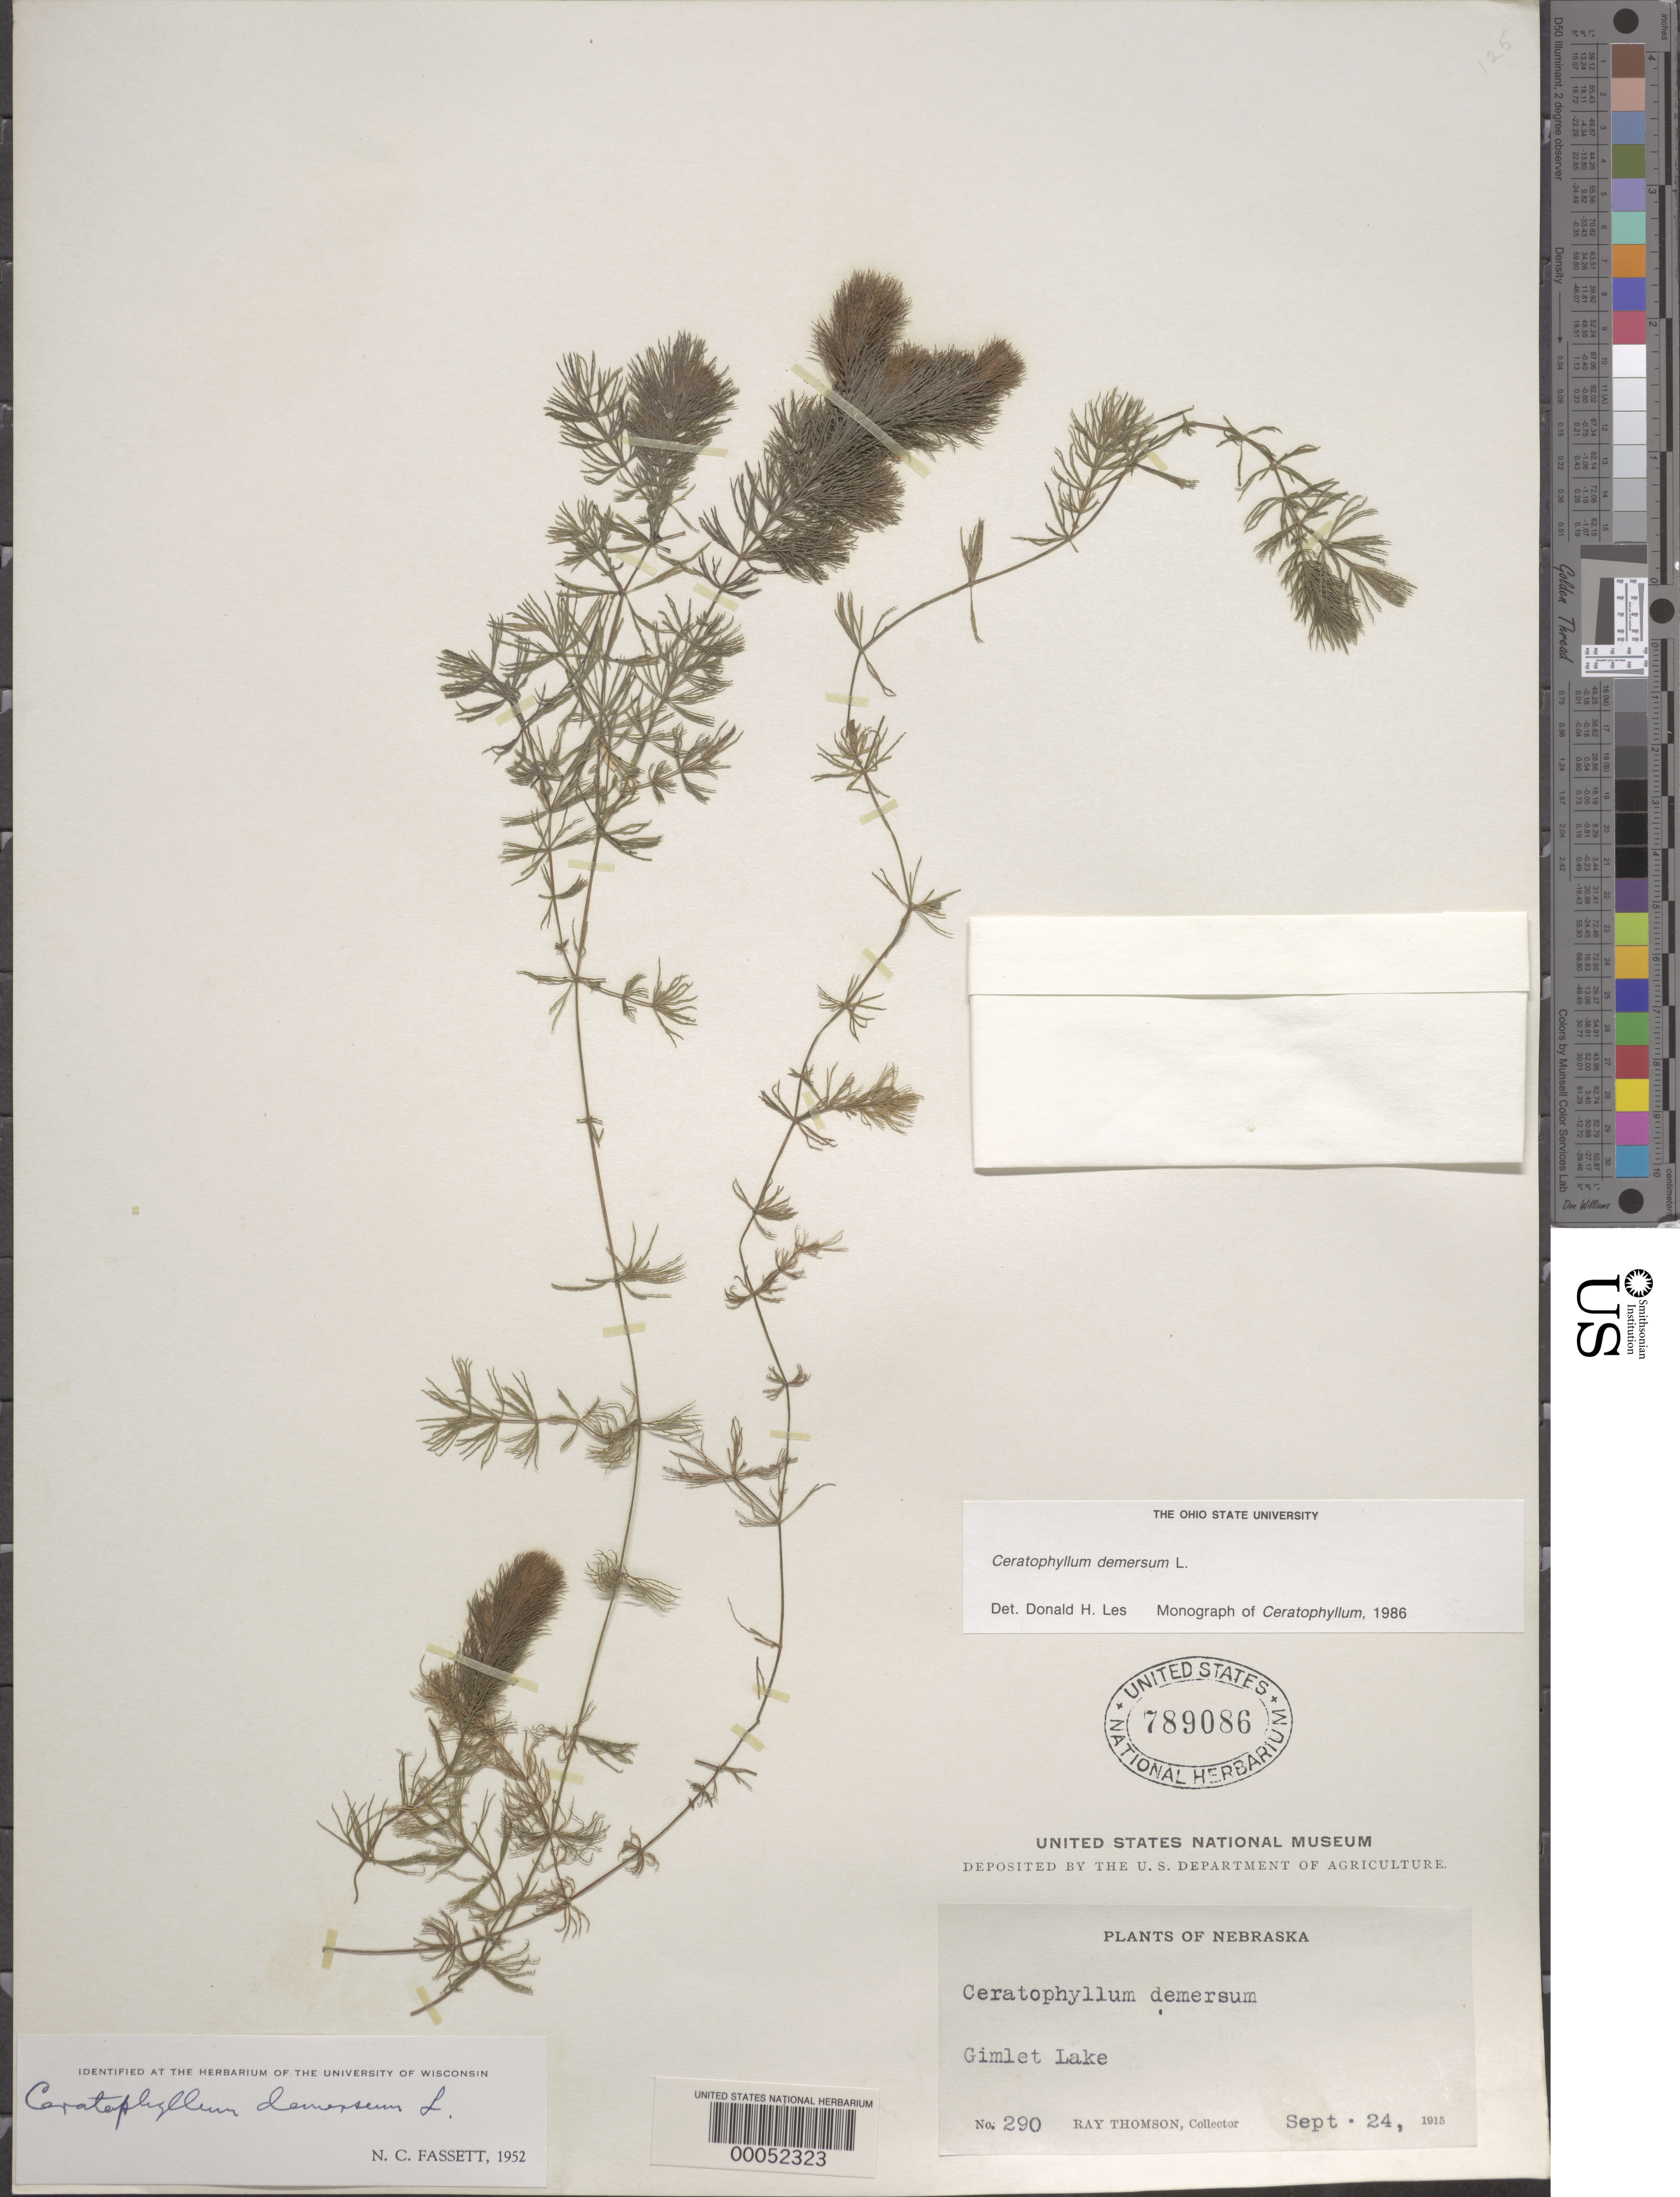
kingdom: Plantae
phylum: Tracheophyta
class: Magnoliopsida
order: Ceratophyllales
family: Ceratophyllaceae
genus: Ceratophyllum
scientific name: Ceratophyllum demersum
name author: L.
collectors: R. Thomson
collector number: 290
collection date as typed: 24 Sep 1915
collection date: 1915-09-24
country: United States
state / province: Nebraska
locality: Gimlet lake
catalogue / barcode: US 789086